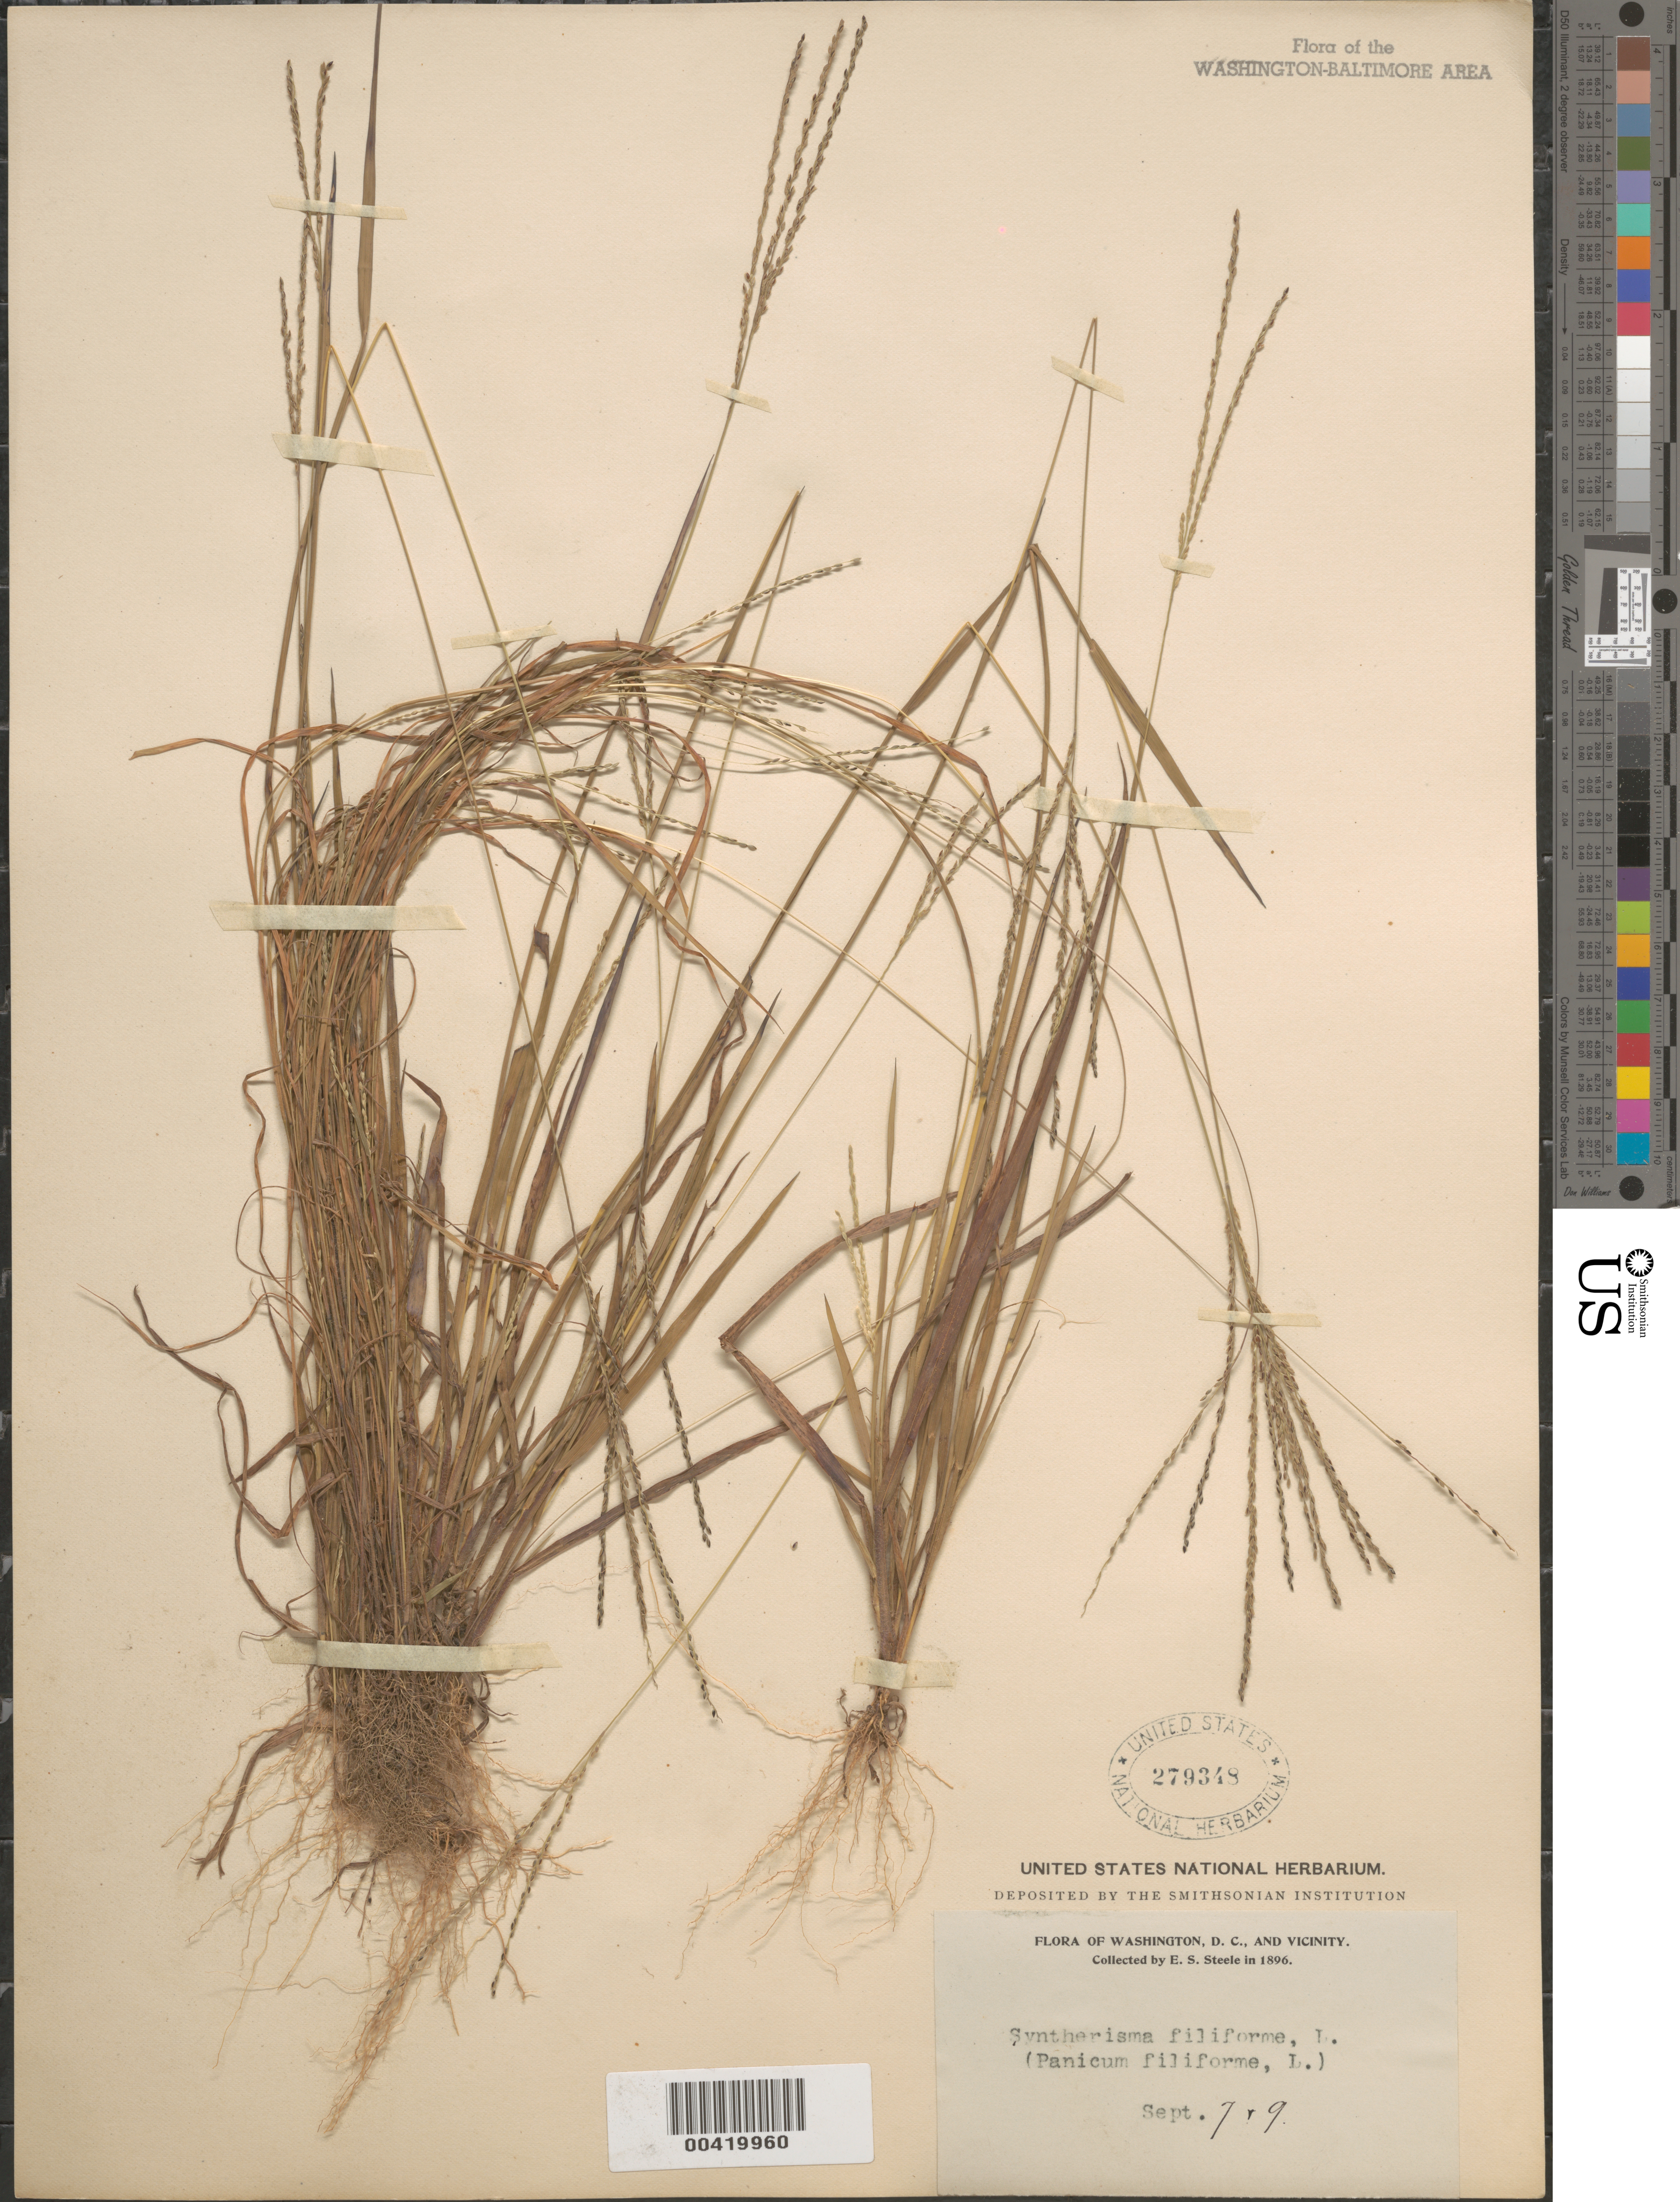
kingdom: Plantae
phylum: Tracheophyta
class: Liliopsida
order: Poales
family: Poaceae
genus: Digitaria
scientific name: Digitaria filiformis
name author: (L.) Koeler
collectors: E. Steele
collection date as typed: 07 Sep 1896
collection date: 1896-09-07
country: United States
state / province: District of Columbia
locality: DC vicinity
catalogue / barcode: US 279348